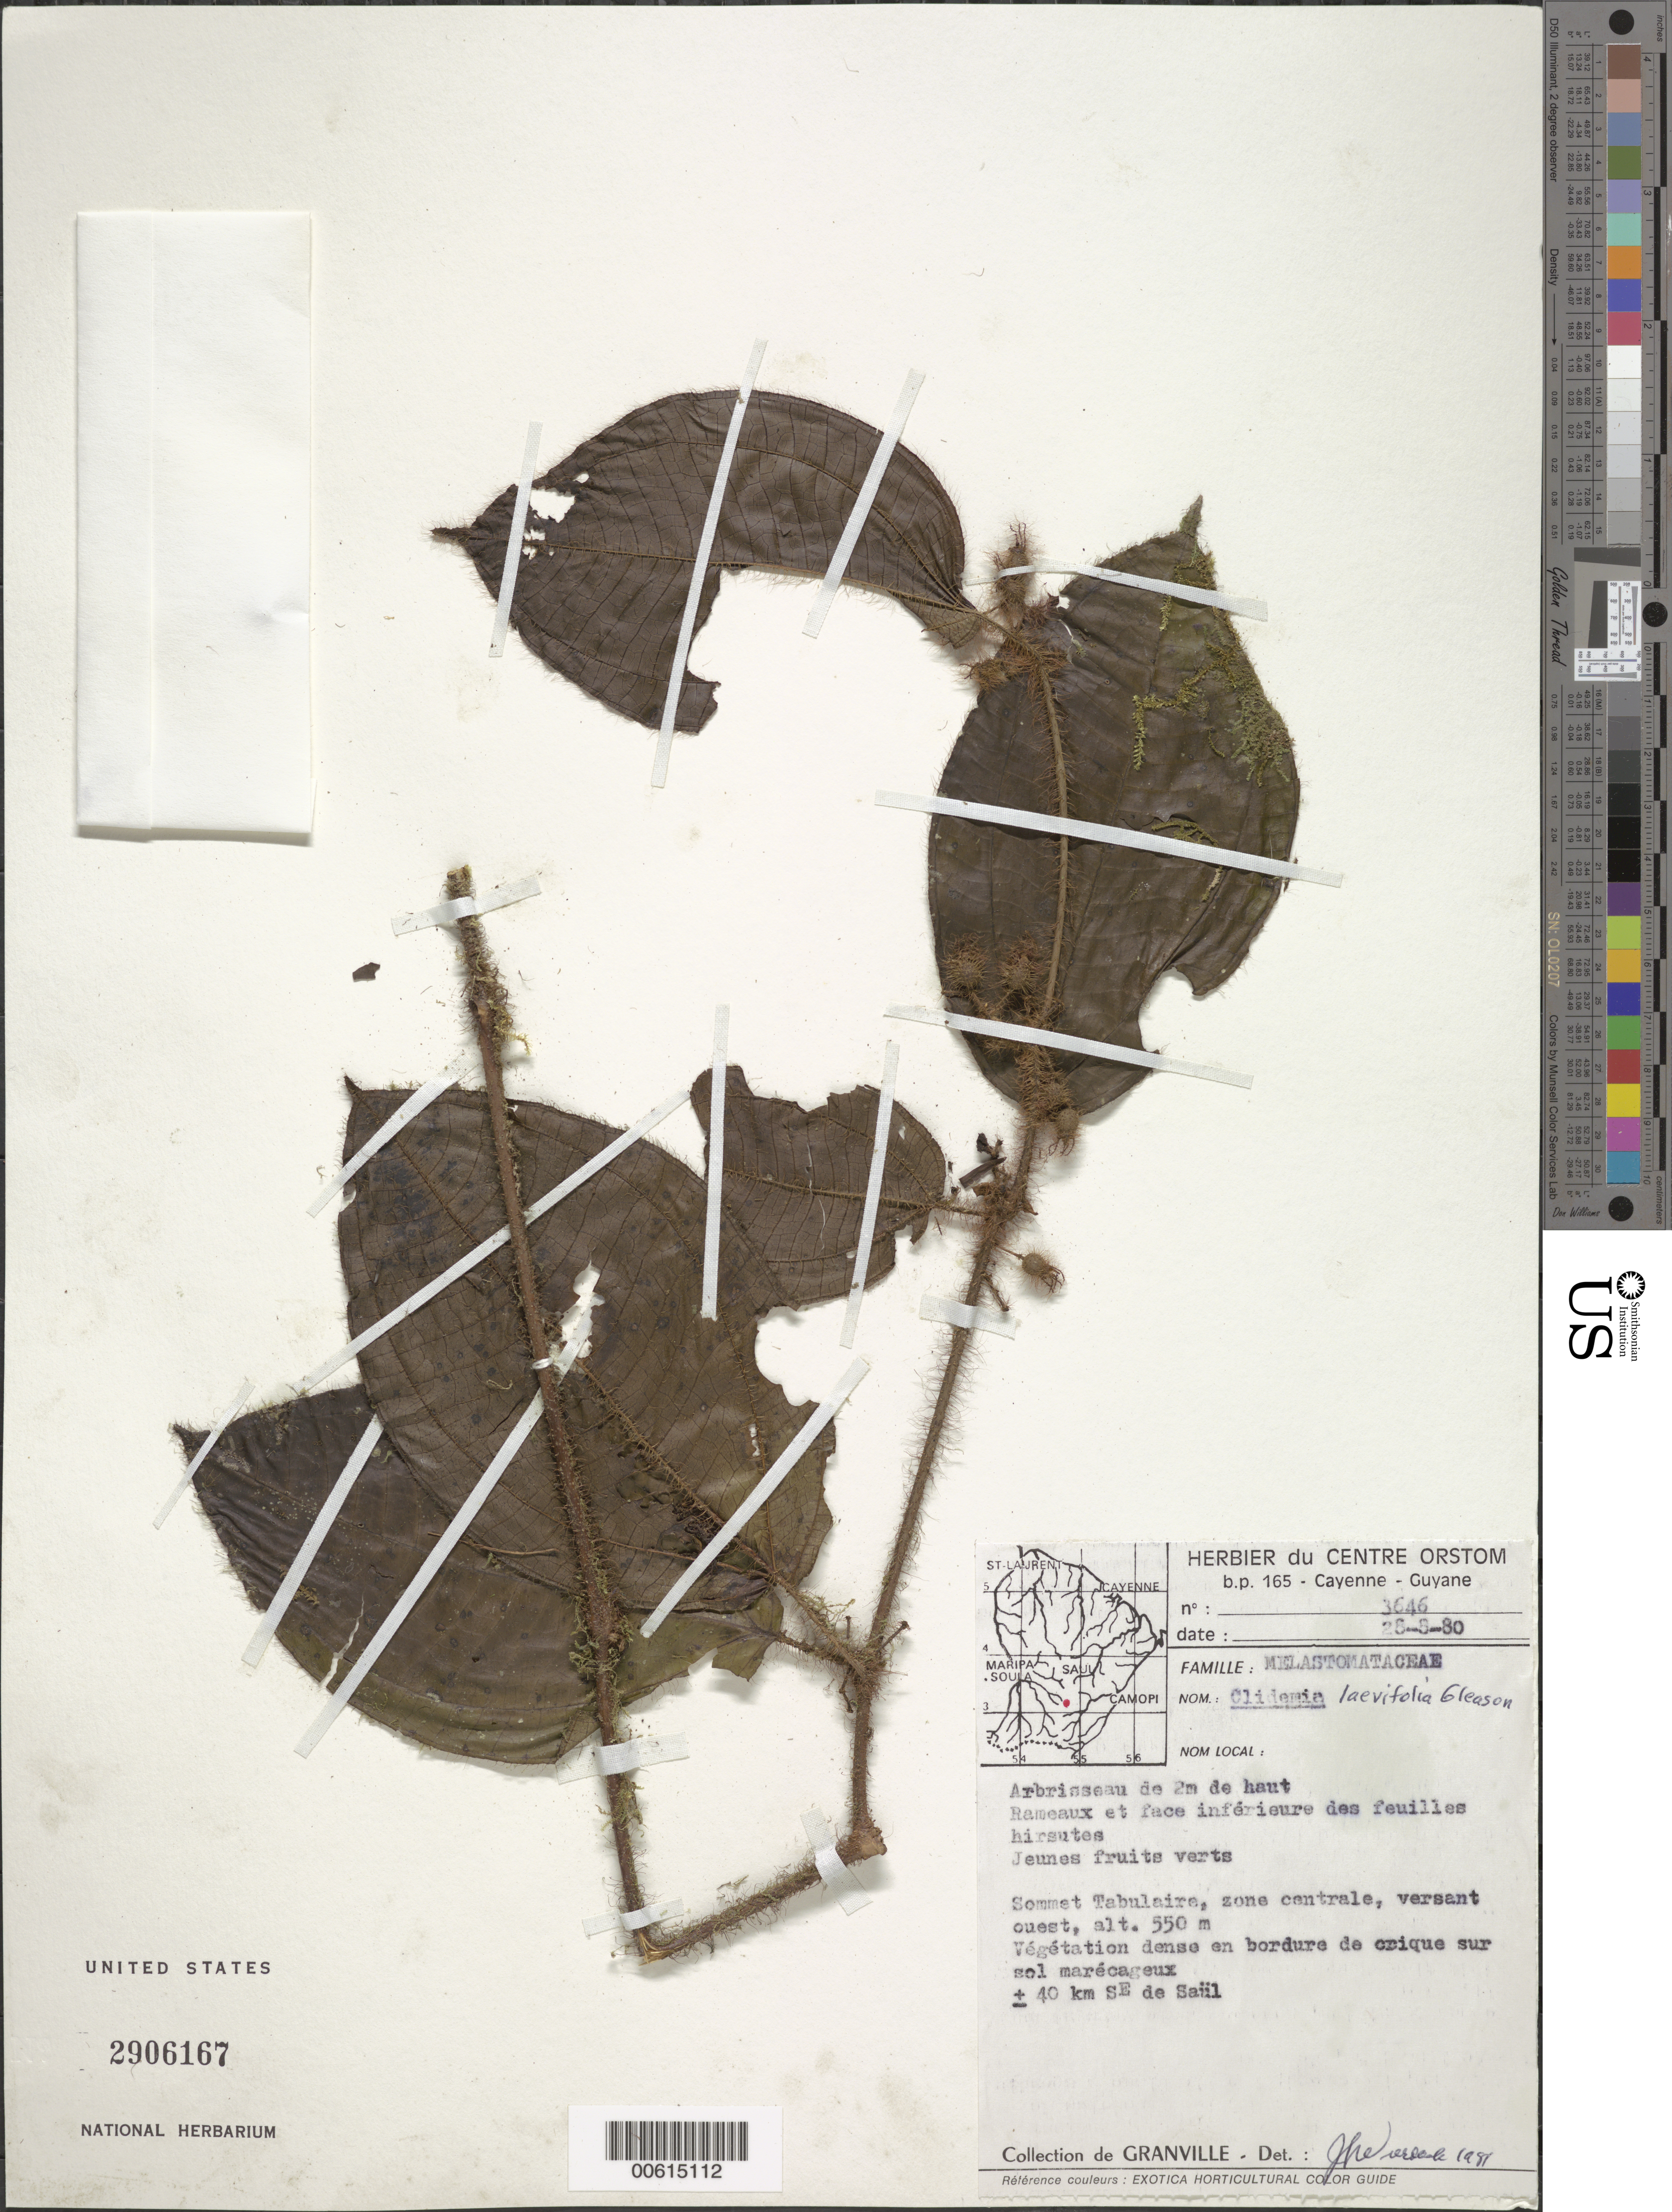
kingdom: Plantae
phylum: Tracheophyta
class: Magnoliopsida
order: Myrtales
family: Melastomataceae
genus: Clidemia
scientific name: Clidemia laevifolia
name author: Gleason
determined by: Wurdack, John J., (US), US (UNITED STATES)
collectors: J.-J. de Granville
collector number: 3646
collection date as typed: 28-Aug-80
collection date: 1980-08-28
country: French Guiana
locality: Sommet Tabulaire, ±40 km SE de Saül, zone centrale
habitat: Vegetation dense en bordure de crique sur sol marecageux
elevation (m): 550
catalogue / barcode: US 2906167